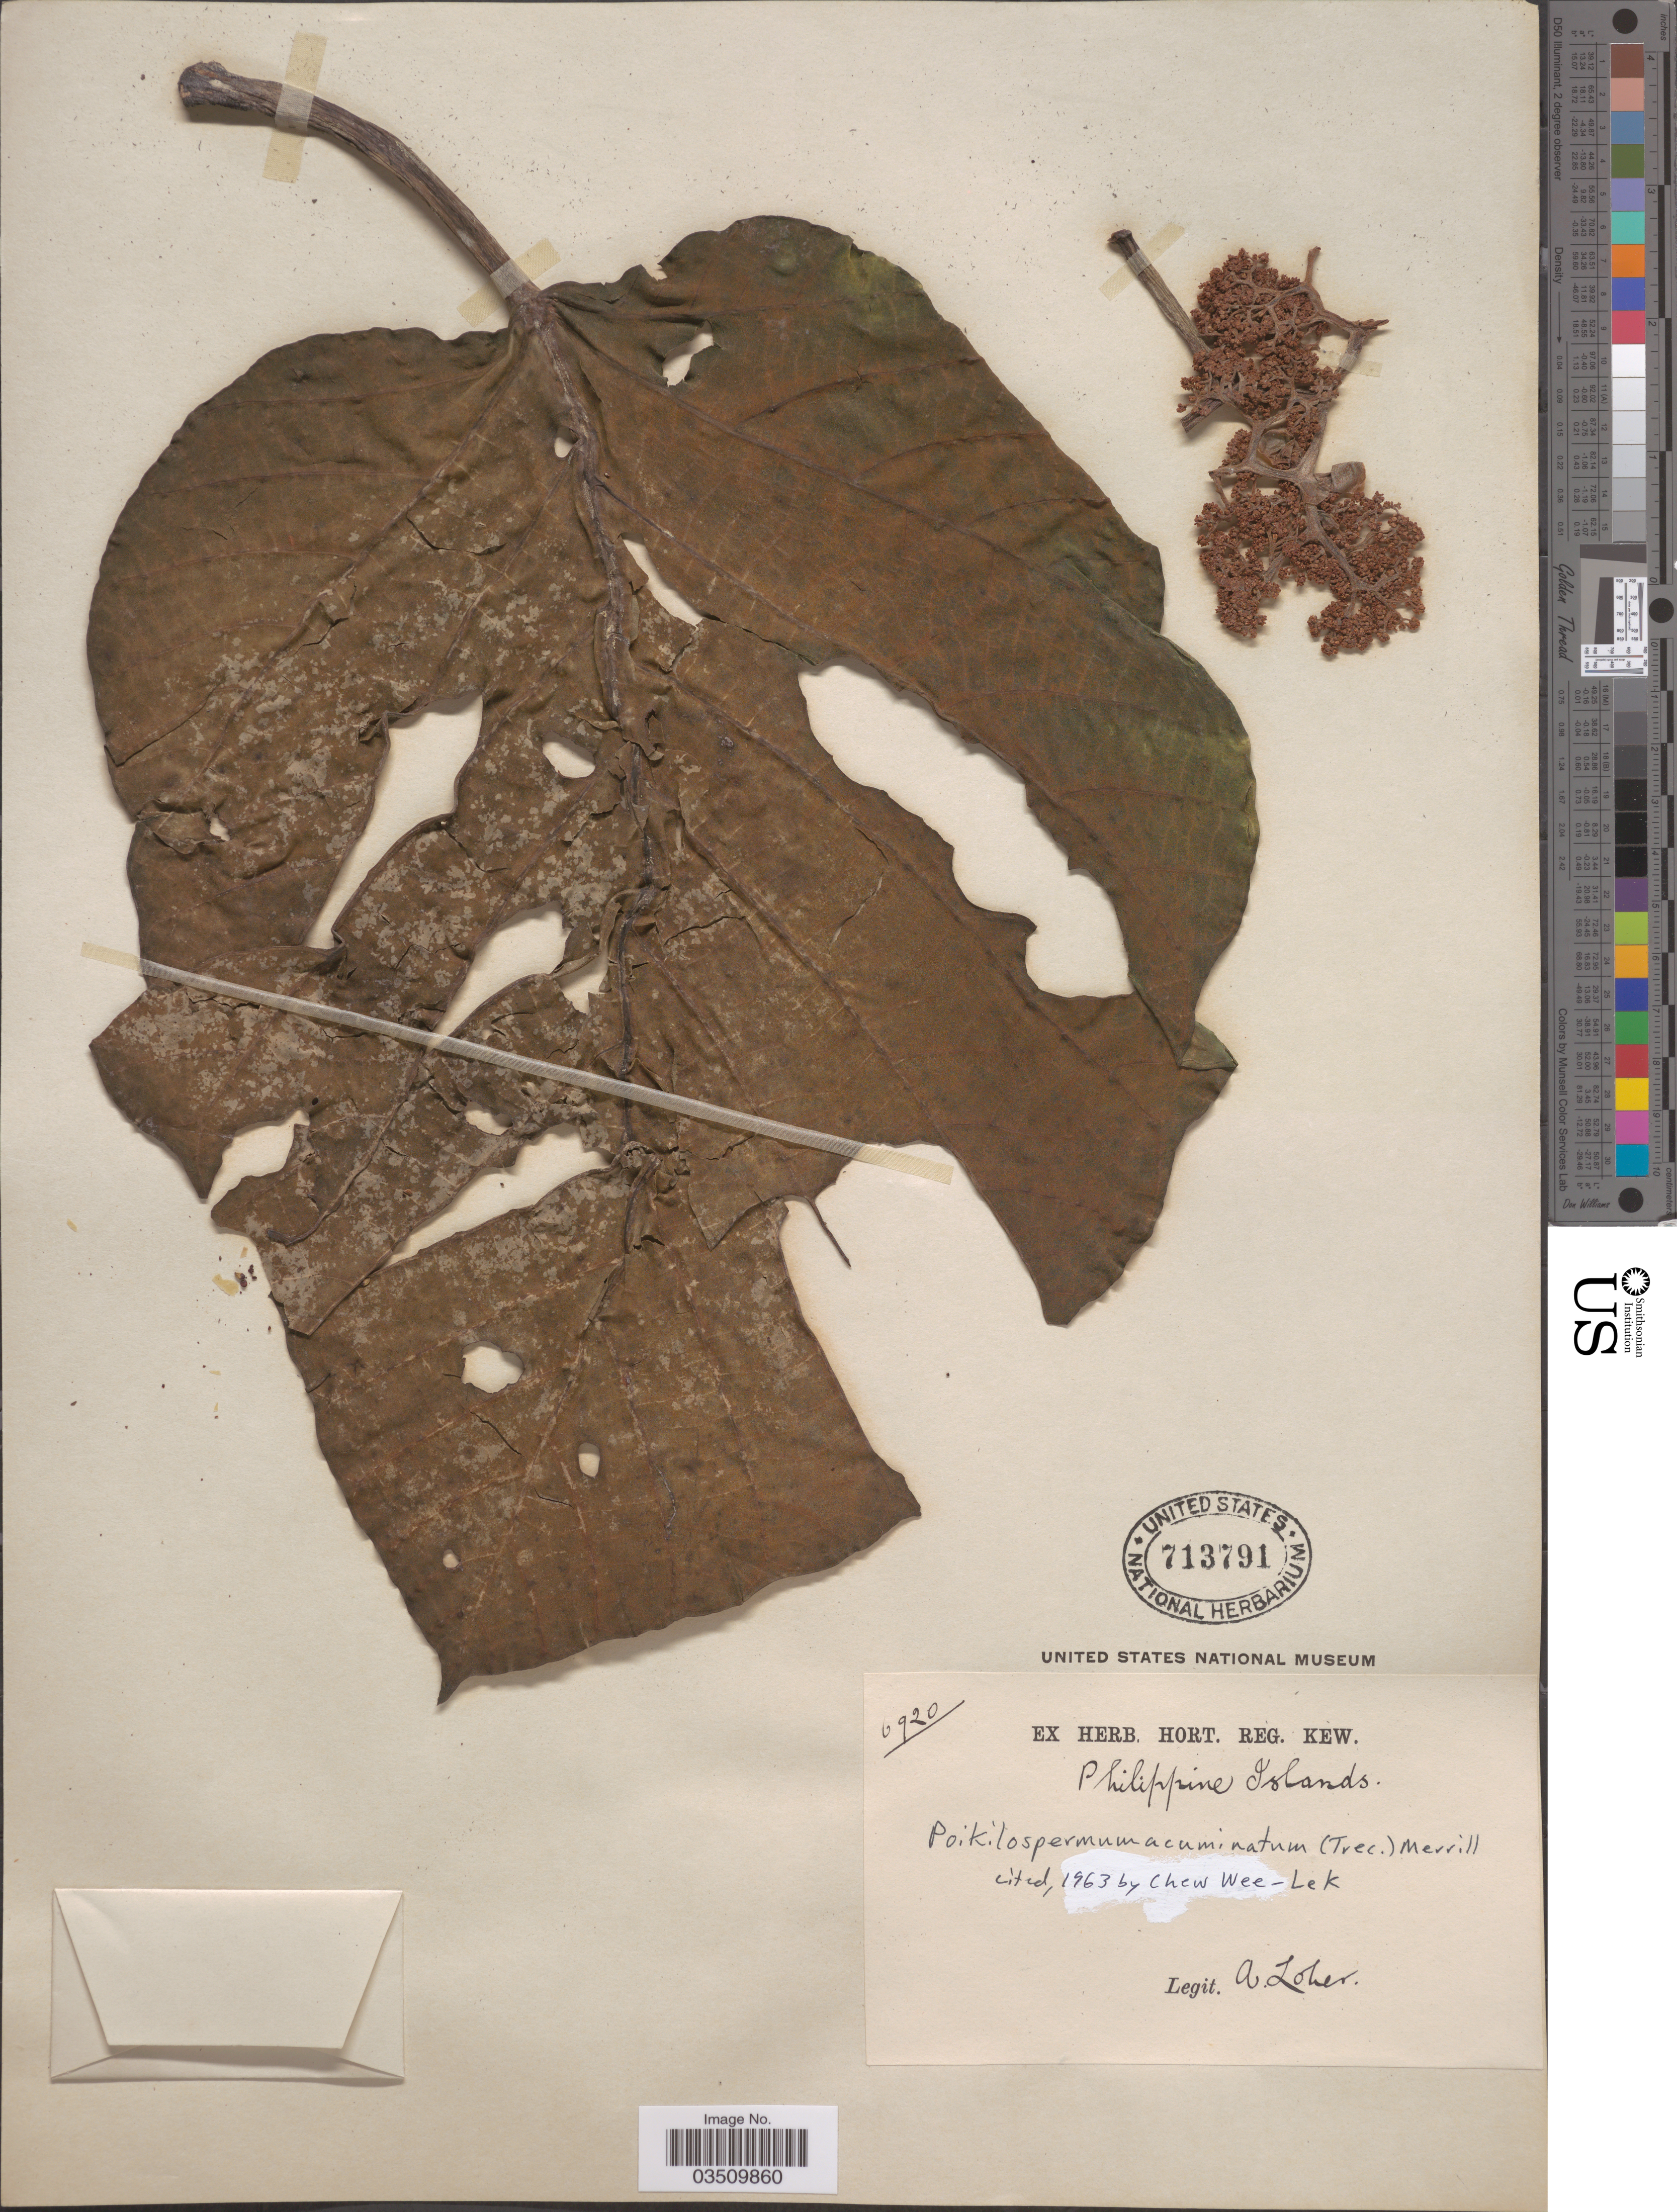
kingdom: Plantae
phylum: Tracheophyta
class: Magnoliopsida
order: Rosales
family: Urticaceae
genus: Poikilospermum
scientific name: Poikilospermum acuminatum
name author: (Trécul) Merr.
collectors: A. Loher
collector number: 6920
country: Philippines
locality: Philippine Islands.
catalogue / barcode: US 713791